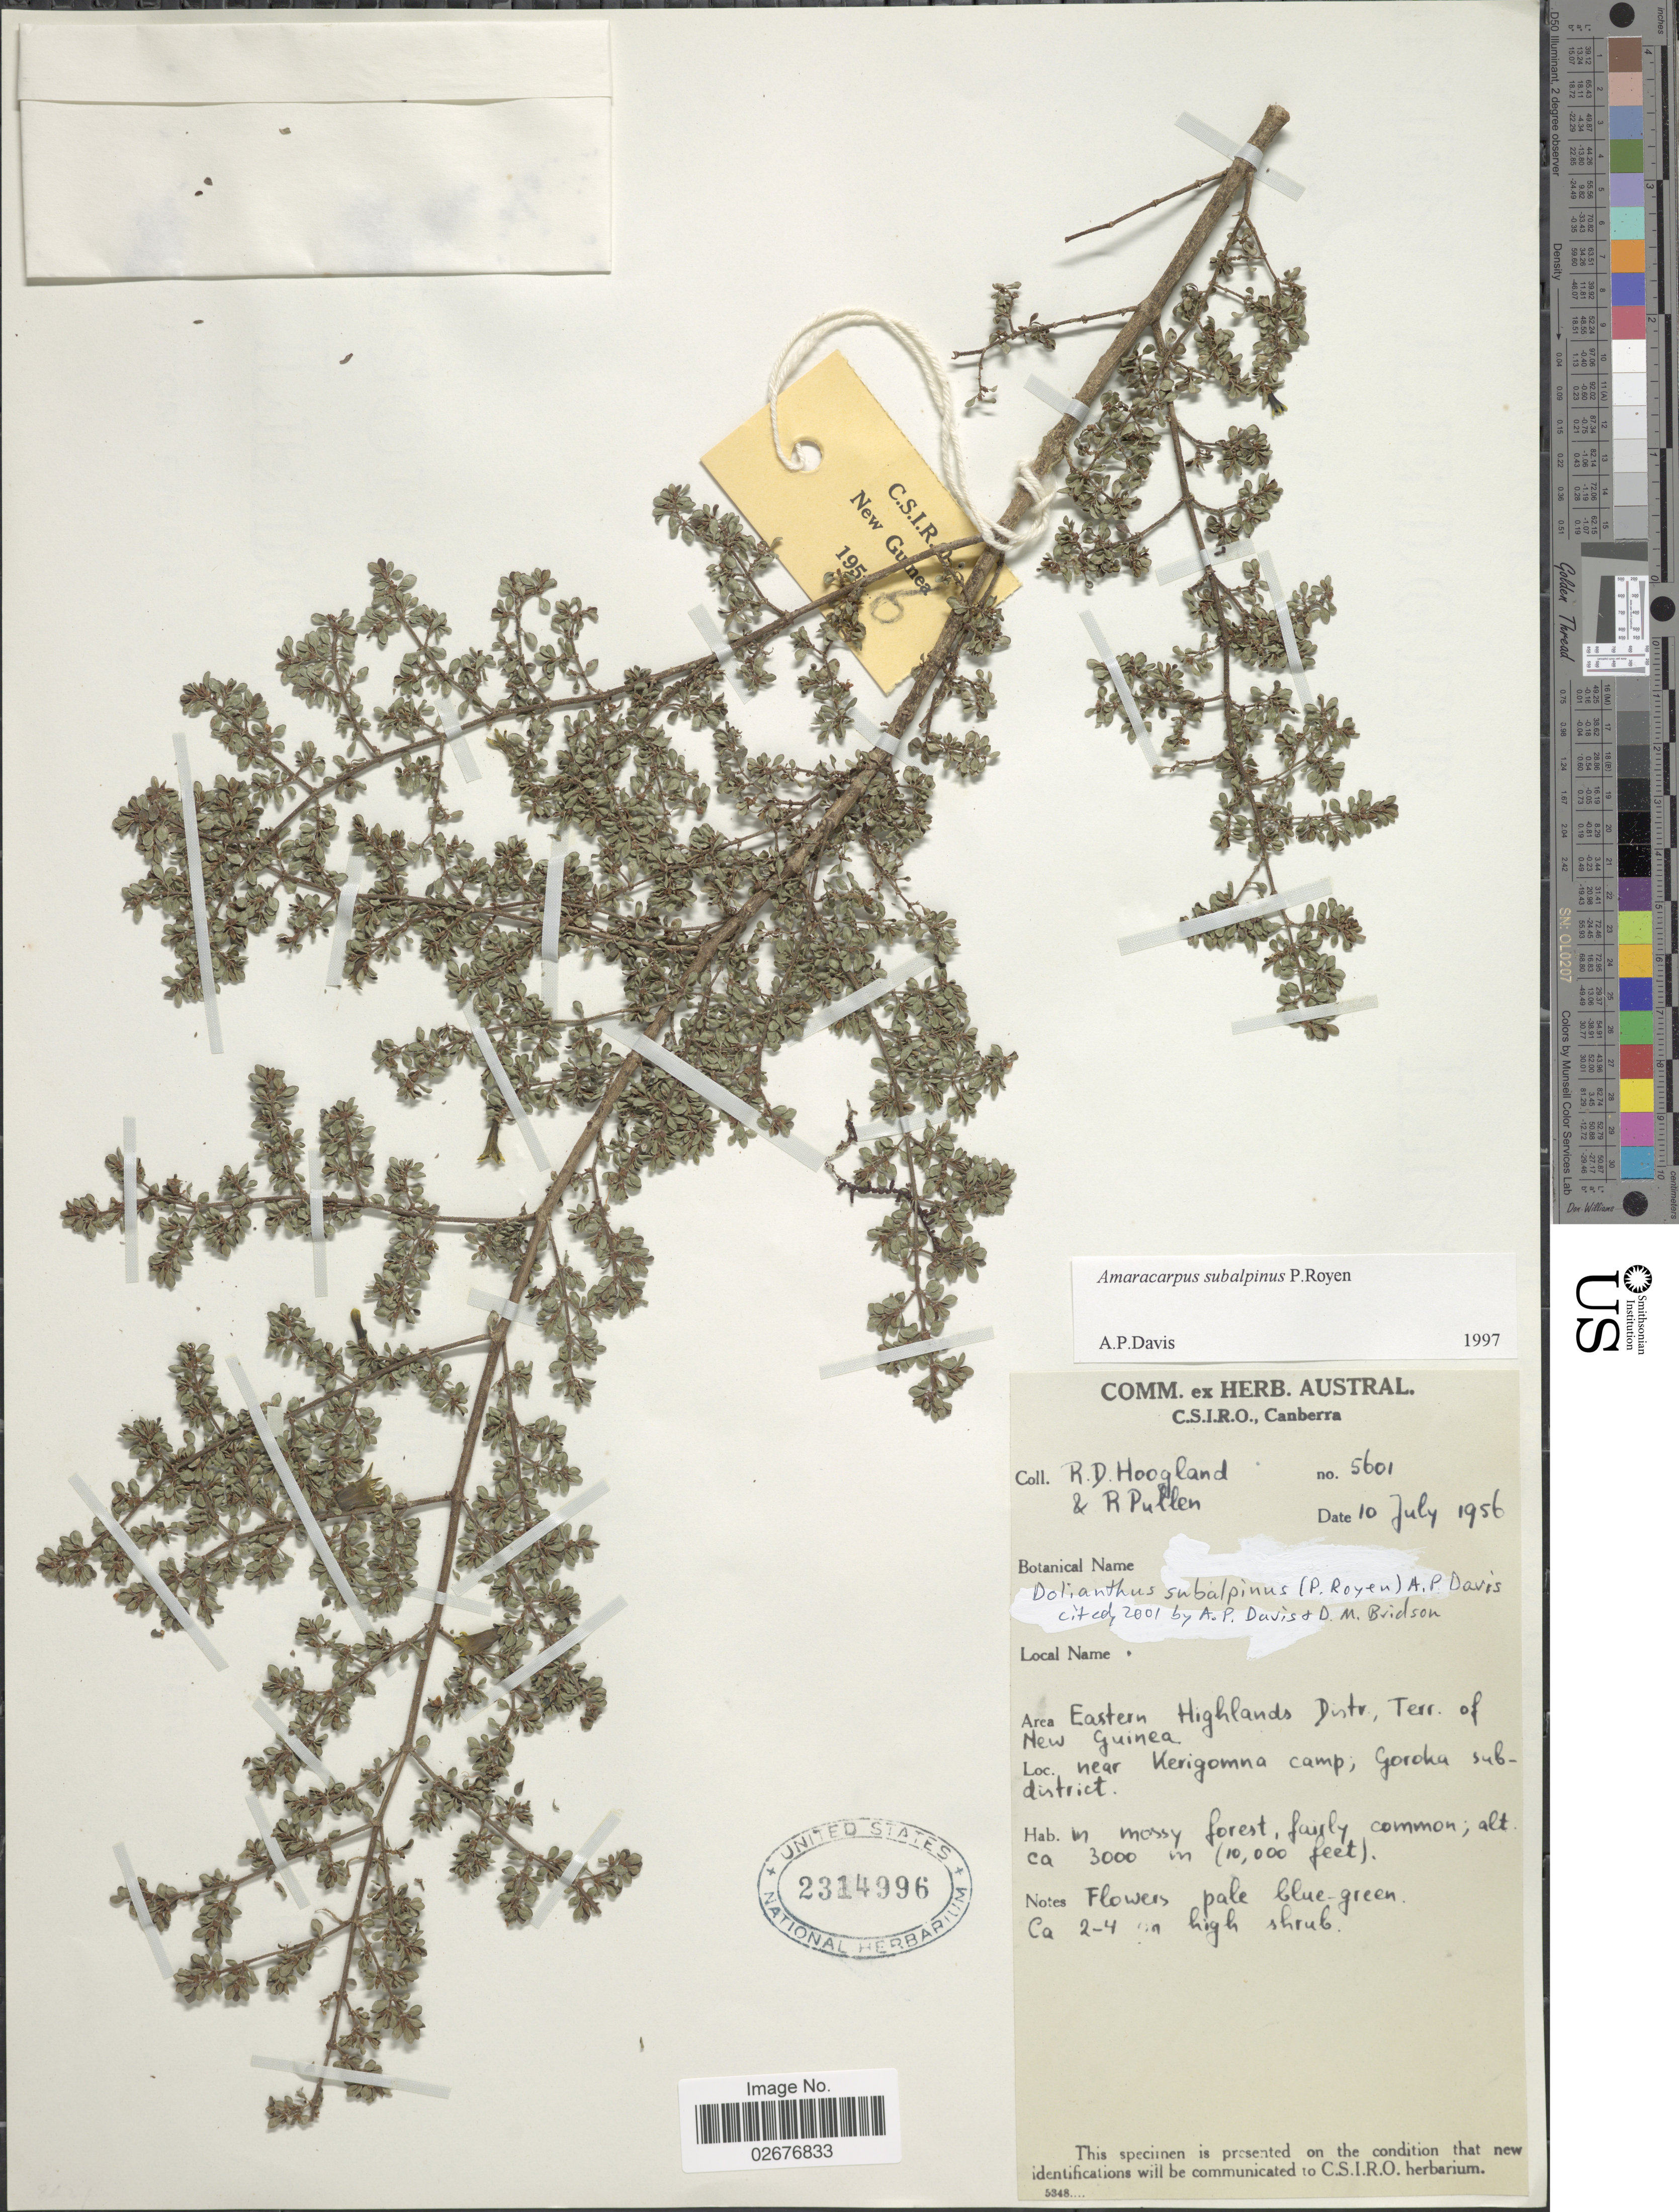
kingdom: Plantae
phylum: Tracheophyta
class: Magnoliopsida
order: Gentianales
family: Rubiaceae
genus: Dolianthus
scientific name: Dolianthus subalpinus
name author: (P. Royen) A.P. Davis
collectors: R. D. Hoogland & R. Pullen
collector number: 5601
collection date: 1956-07-10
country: Papua New Guinea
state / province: Eastern Highlands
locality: Eastern Highlands Distr., Terr. of New Guinea, near Kerigomna camp; Goroka sub-district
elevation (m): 3000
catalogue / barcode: US 2314996